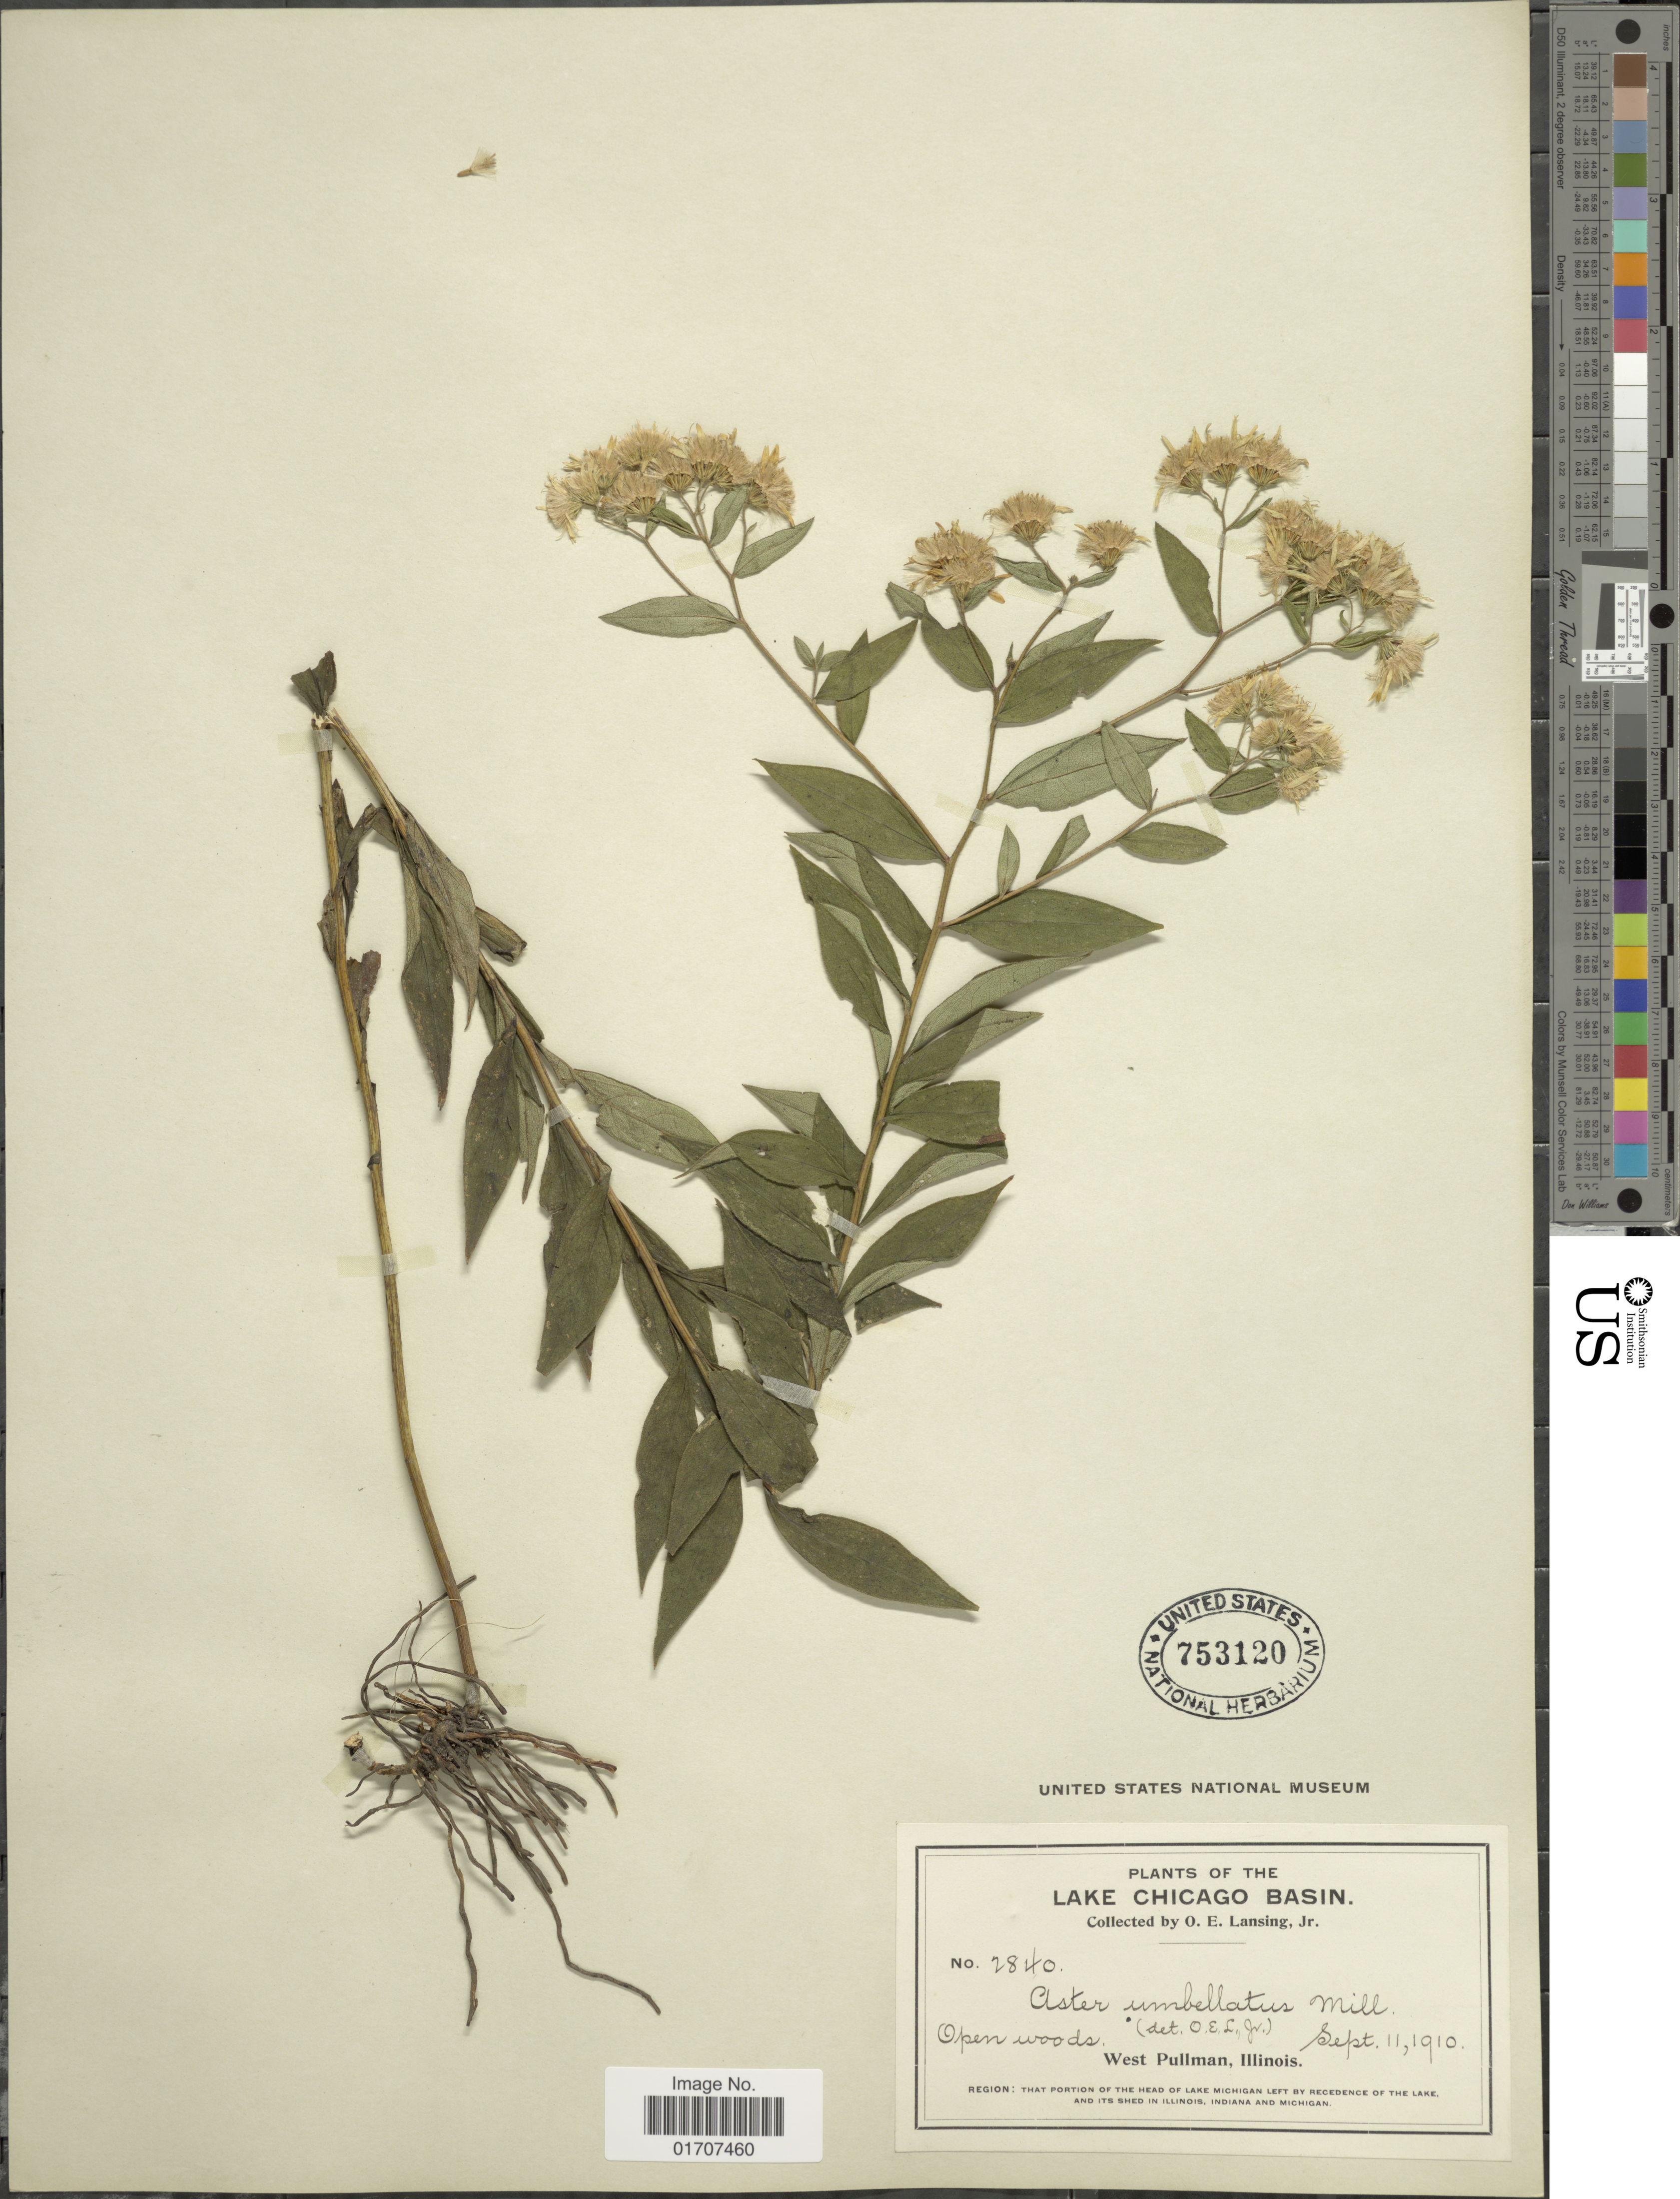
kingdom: Plantae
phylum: Tracheophyta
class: Magnoliopsida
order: Asterales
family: Asteraceae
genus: Doellingeria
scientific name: Doellingeria umbellata var. umbellata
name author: Nees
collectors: O. Lansing Jr.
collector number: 2840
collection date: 1910-09-11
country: United States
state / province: Illinois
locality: Lake Chicago Basin, West Pullman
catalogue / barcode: US 753120